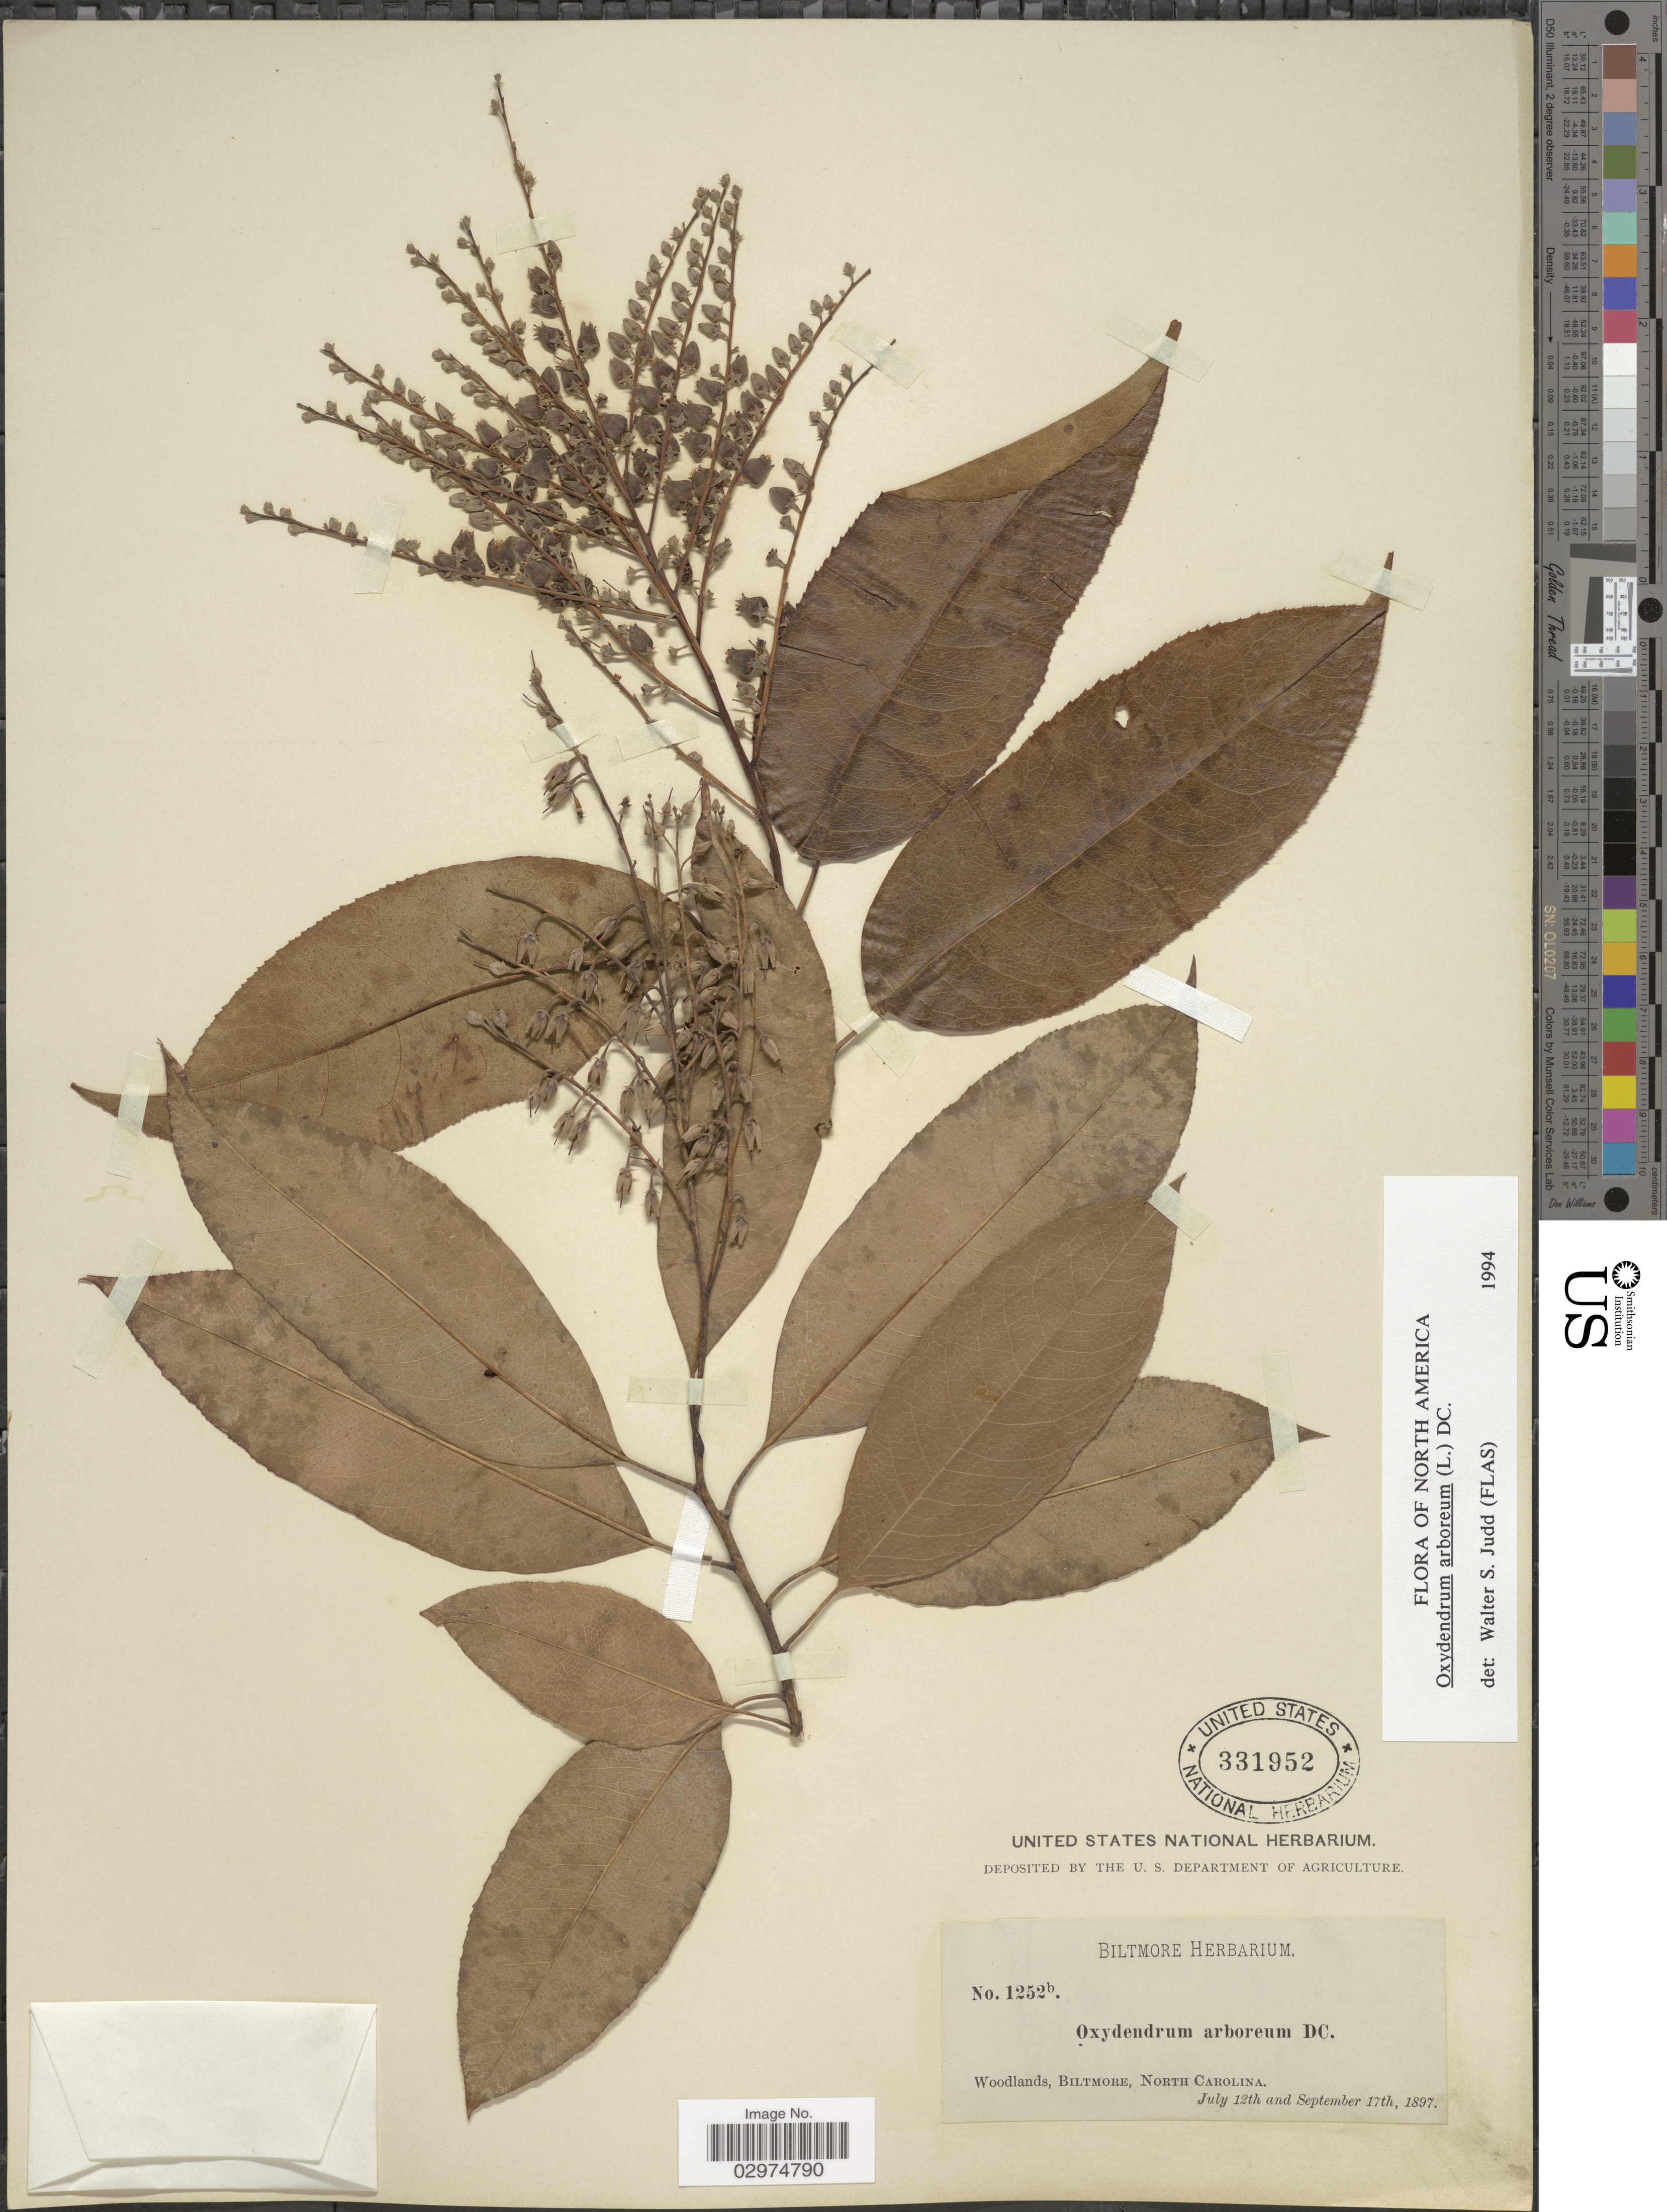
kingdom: Plantae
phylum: Tracheophyta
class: Magnoliopsida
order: Ericales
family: Ericaceae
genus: Oxydendrum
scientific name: Oxydendrum arboreum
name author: (L.) DC.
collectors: ex herb. Biltmore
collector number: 1252b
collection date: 1897-07-12/1897-09-17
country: United States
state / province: North Carolina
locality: Woodlands, Biltmore.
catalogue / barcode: US 331952